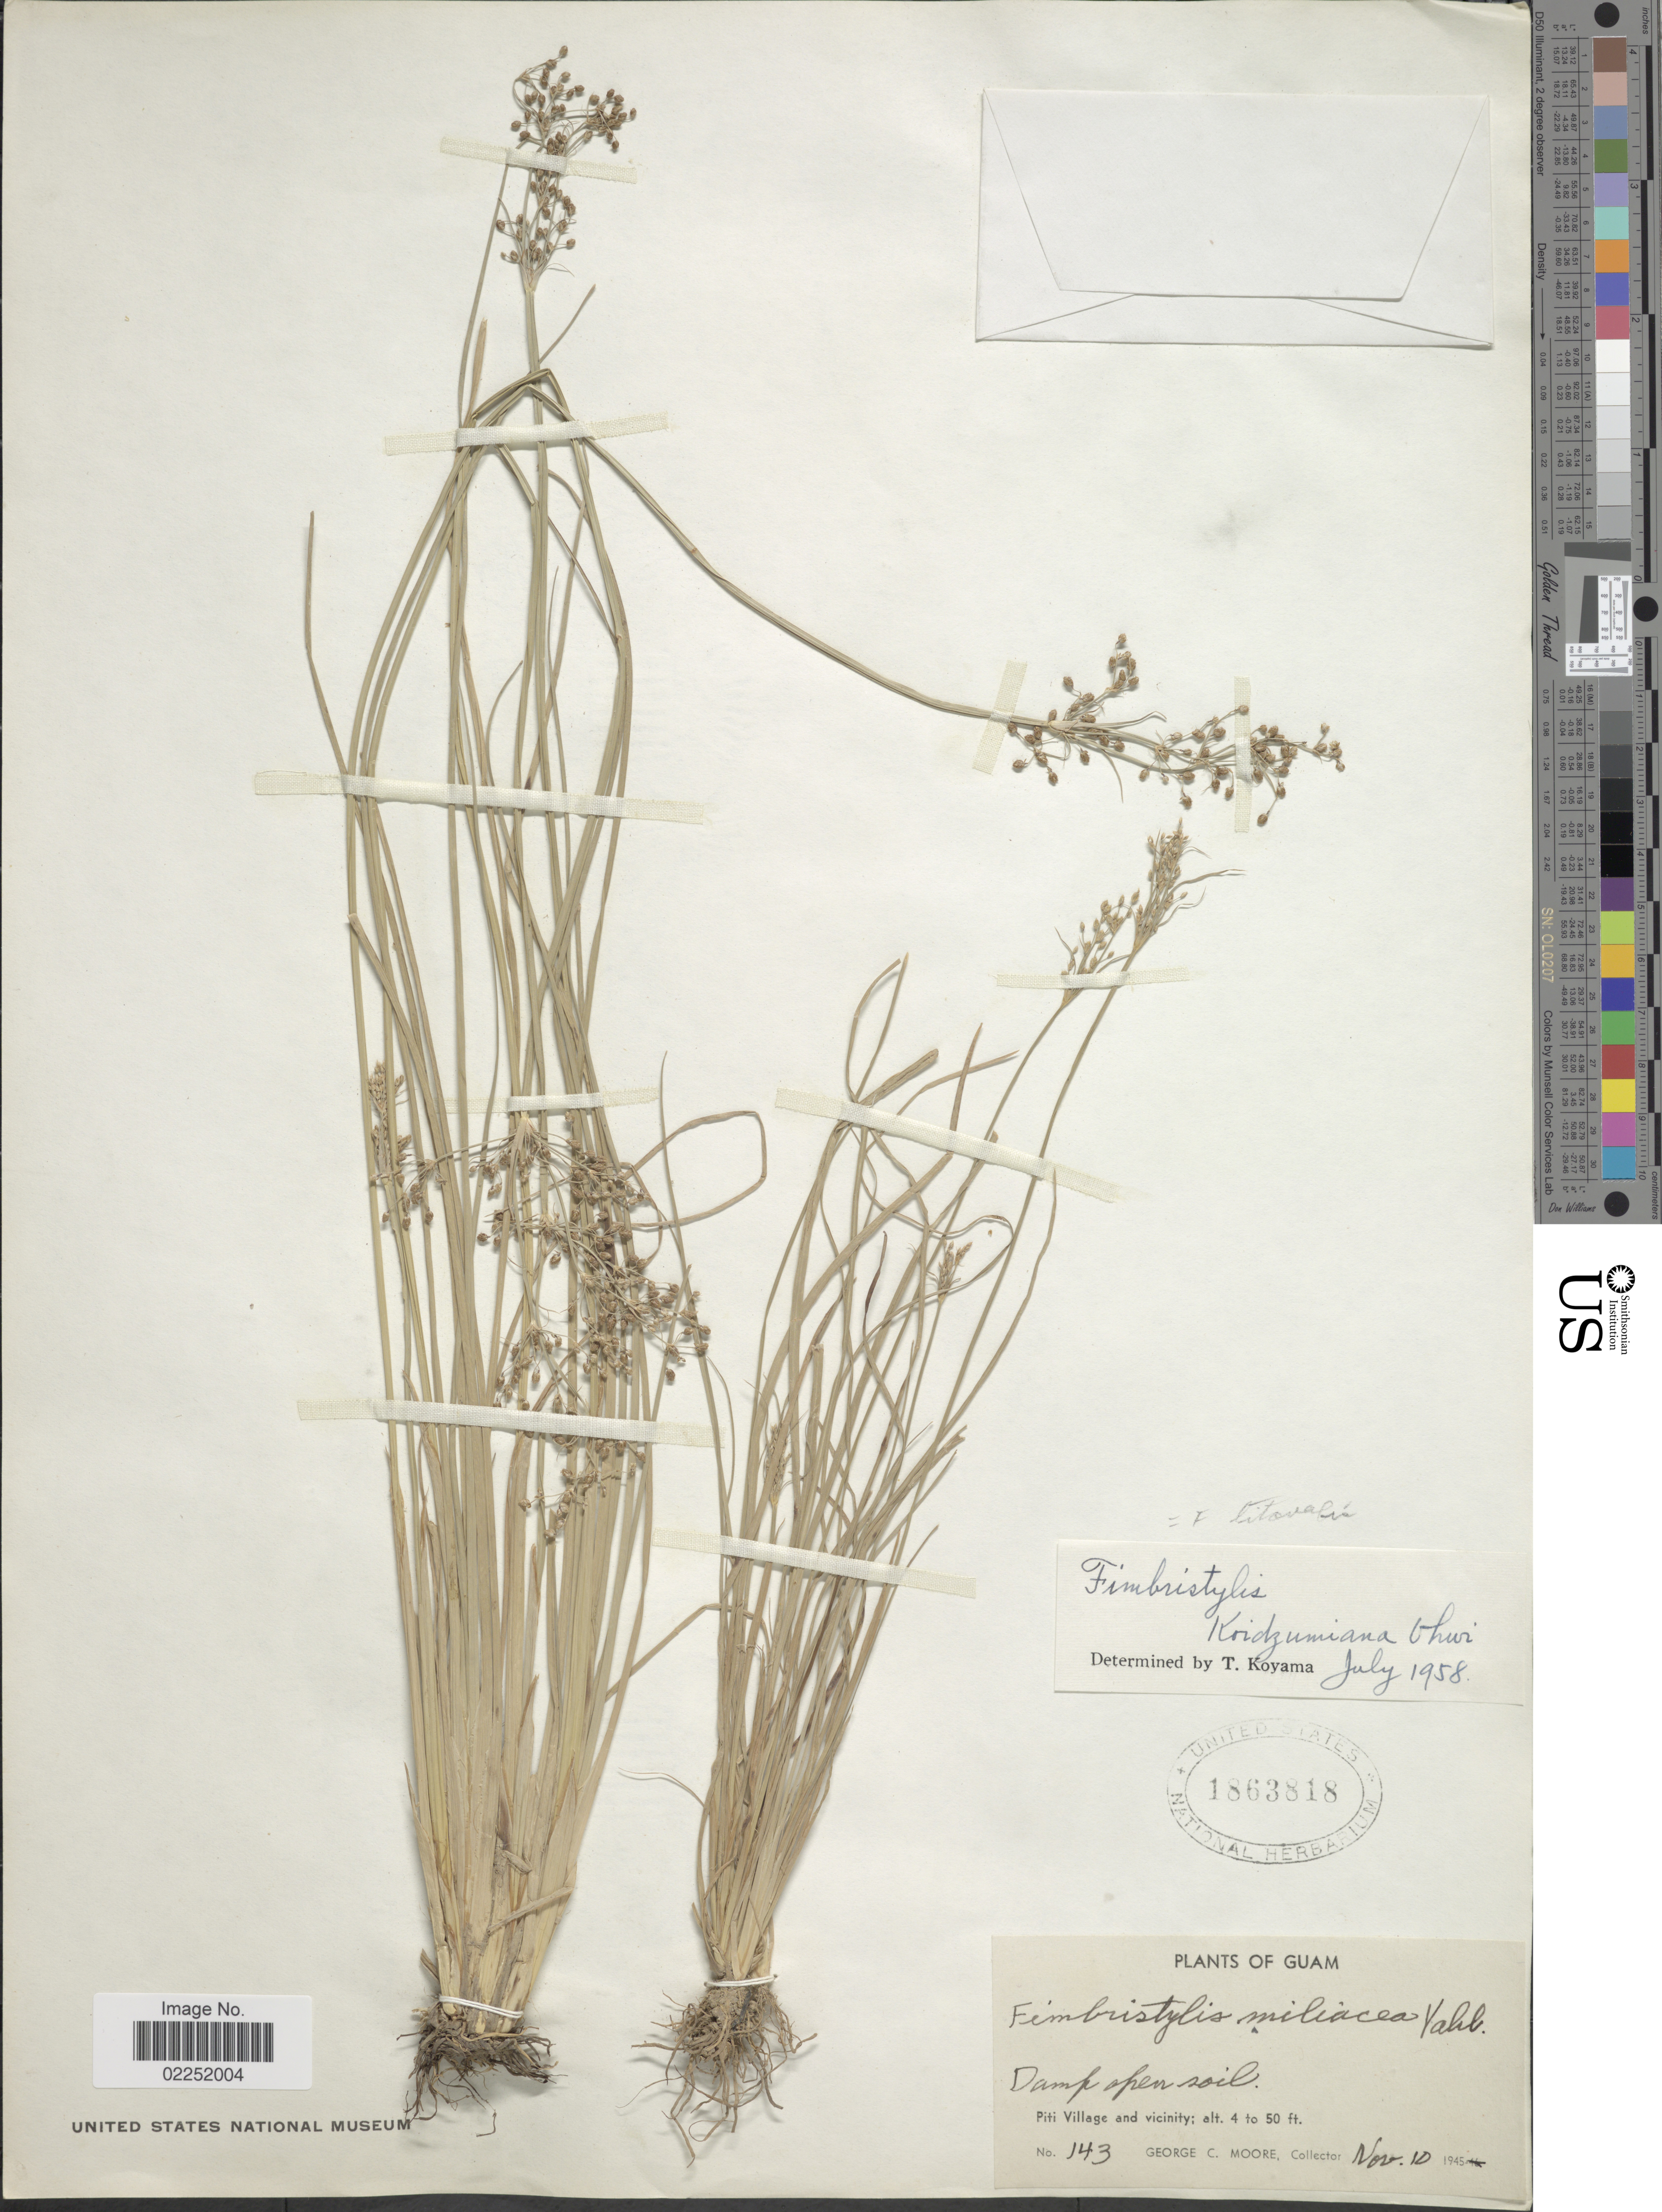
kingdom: Plantae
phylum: Tracheophyta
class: Liliopsida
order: Poales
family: Cyperaceae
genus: Fimbristylis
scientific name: Fimbristylis littoralis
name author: Gaudich.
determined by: Strong, M. T., (US), Smithsonian Institution - National Museum of Natural History (UNITED STATES)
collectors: G. C. Moore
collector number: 143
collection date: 1945-11-10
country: Guam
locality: Damp open soil, Piti Village and vicinity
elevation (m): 1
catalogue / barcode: US 1863818